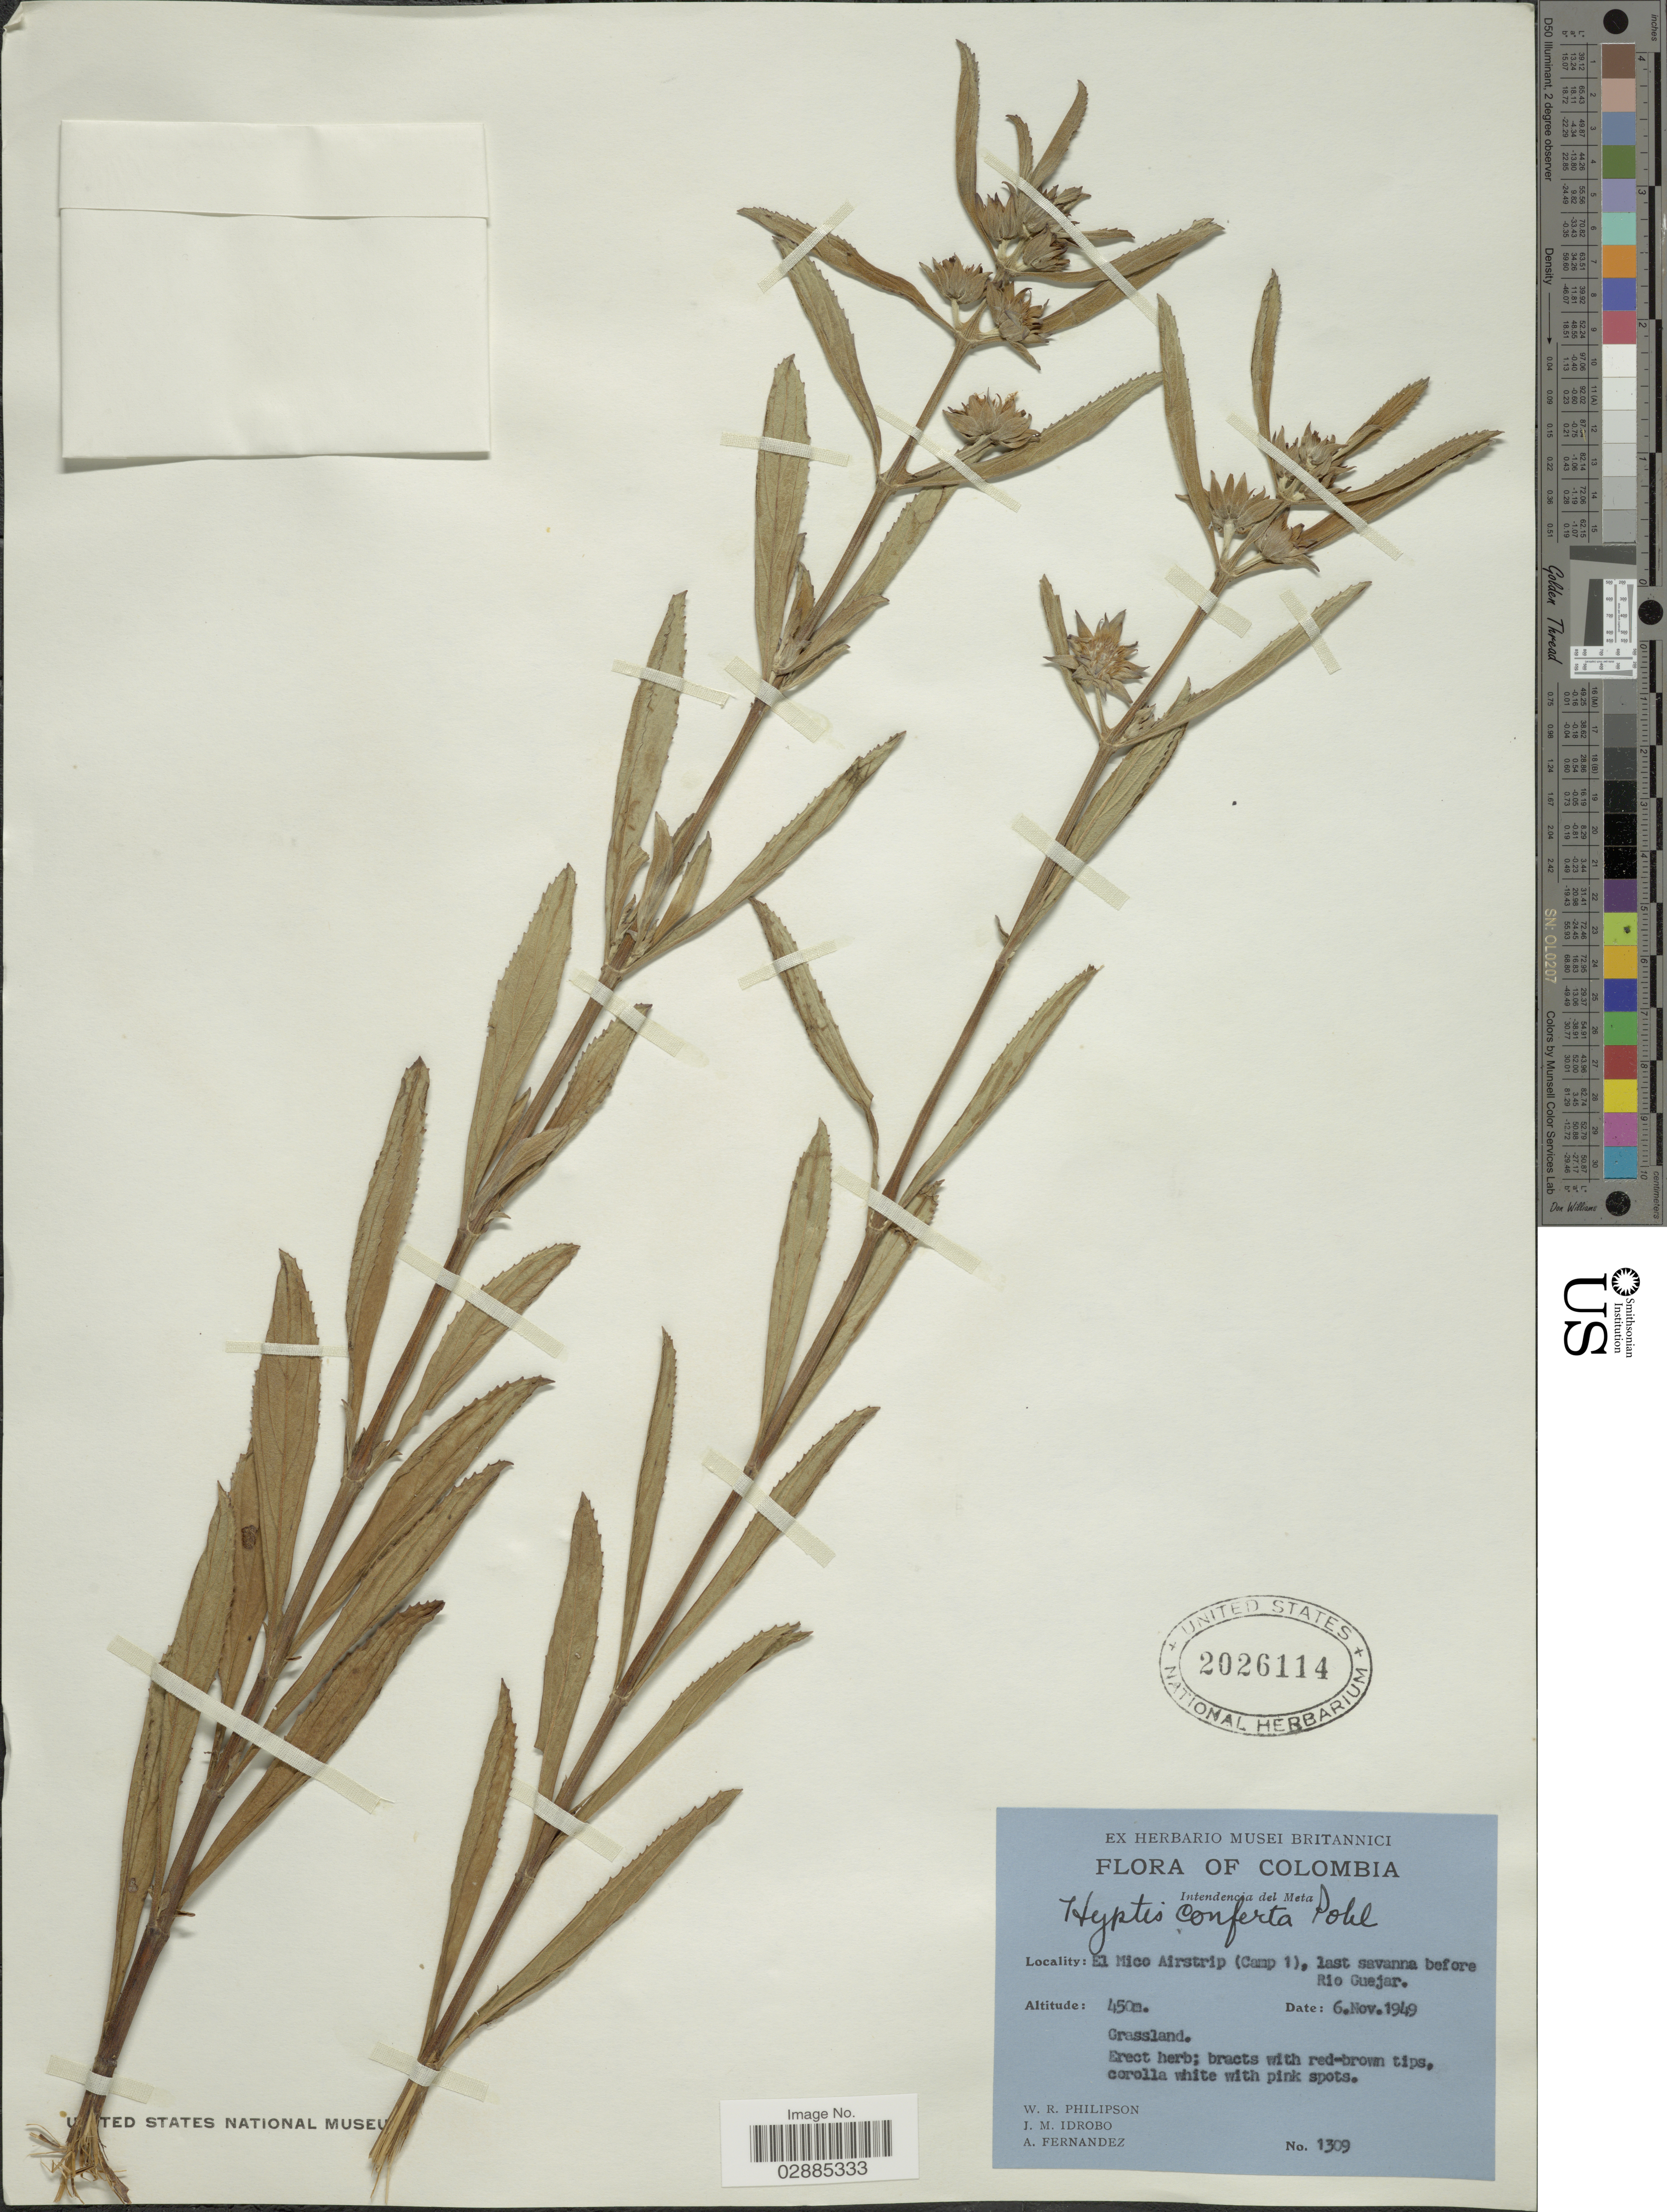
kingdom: Plantae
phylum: Tracheophyta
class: Magnoliopsida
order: Lamiales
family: Lamiaceae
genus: Hyptis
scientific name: Hyptis conferta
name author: Pohl ex Benth.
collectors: W. R. Philipson, J. M. Idrobo & A. Fernandez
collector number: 1309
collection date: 1949-11-06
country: Colombia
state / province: Meta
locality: Intendencia Meta. El Mico Airstrip (Camp 1), last savanna before Rio Guejar.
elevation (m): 450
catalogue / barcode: US 2026114